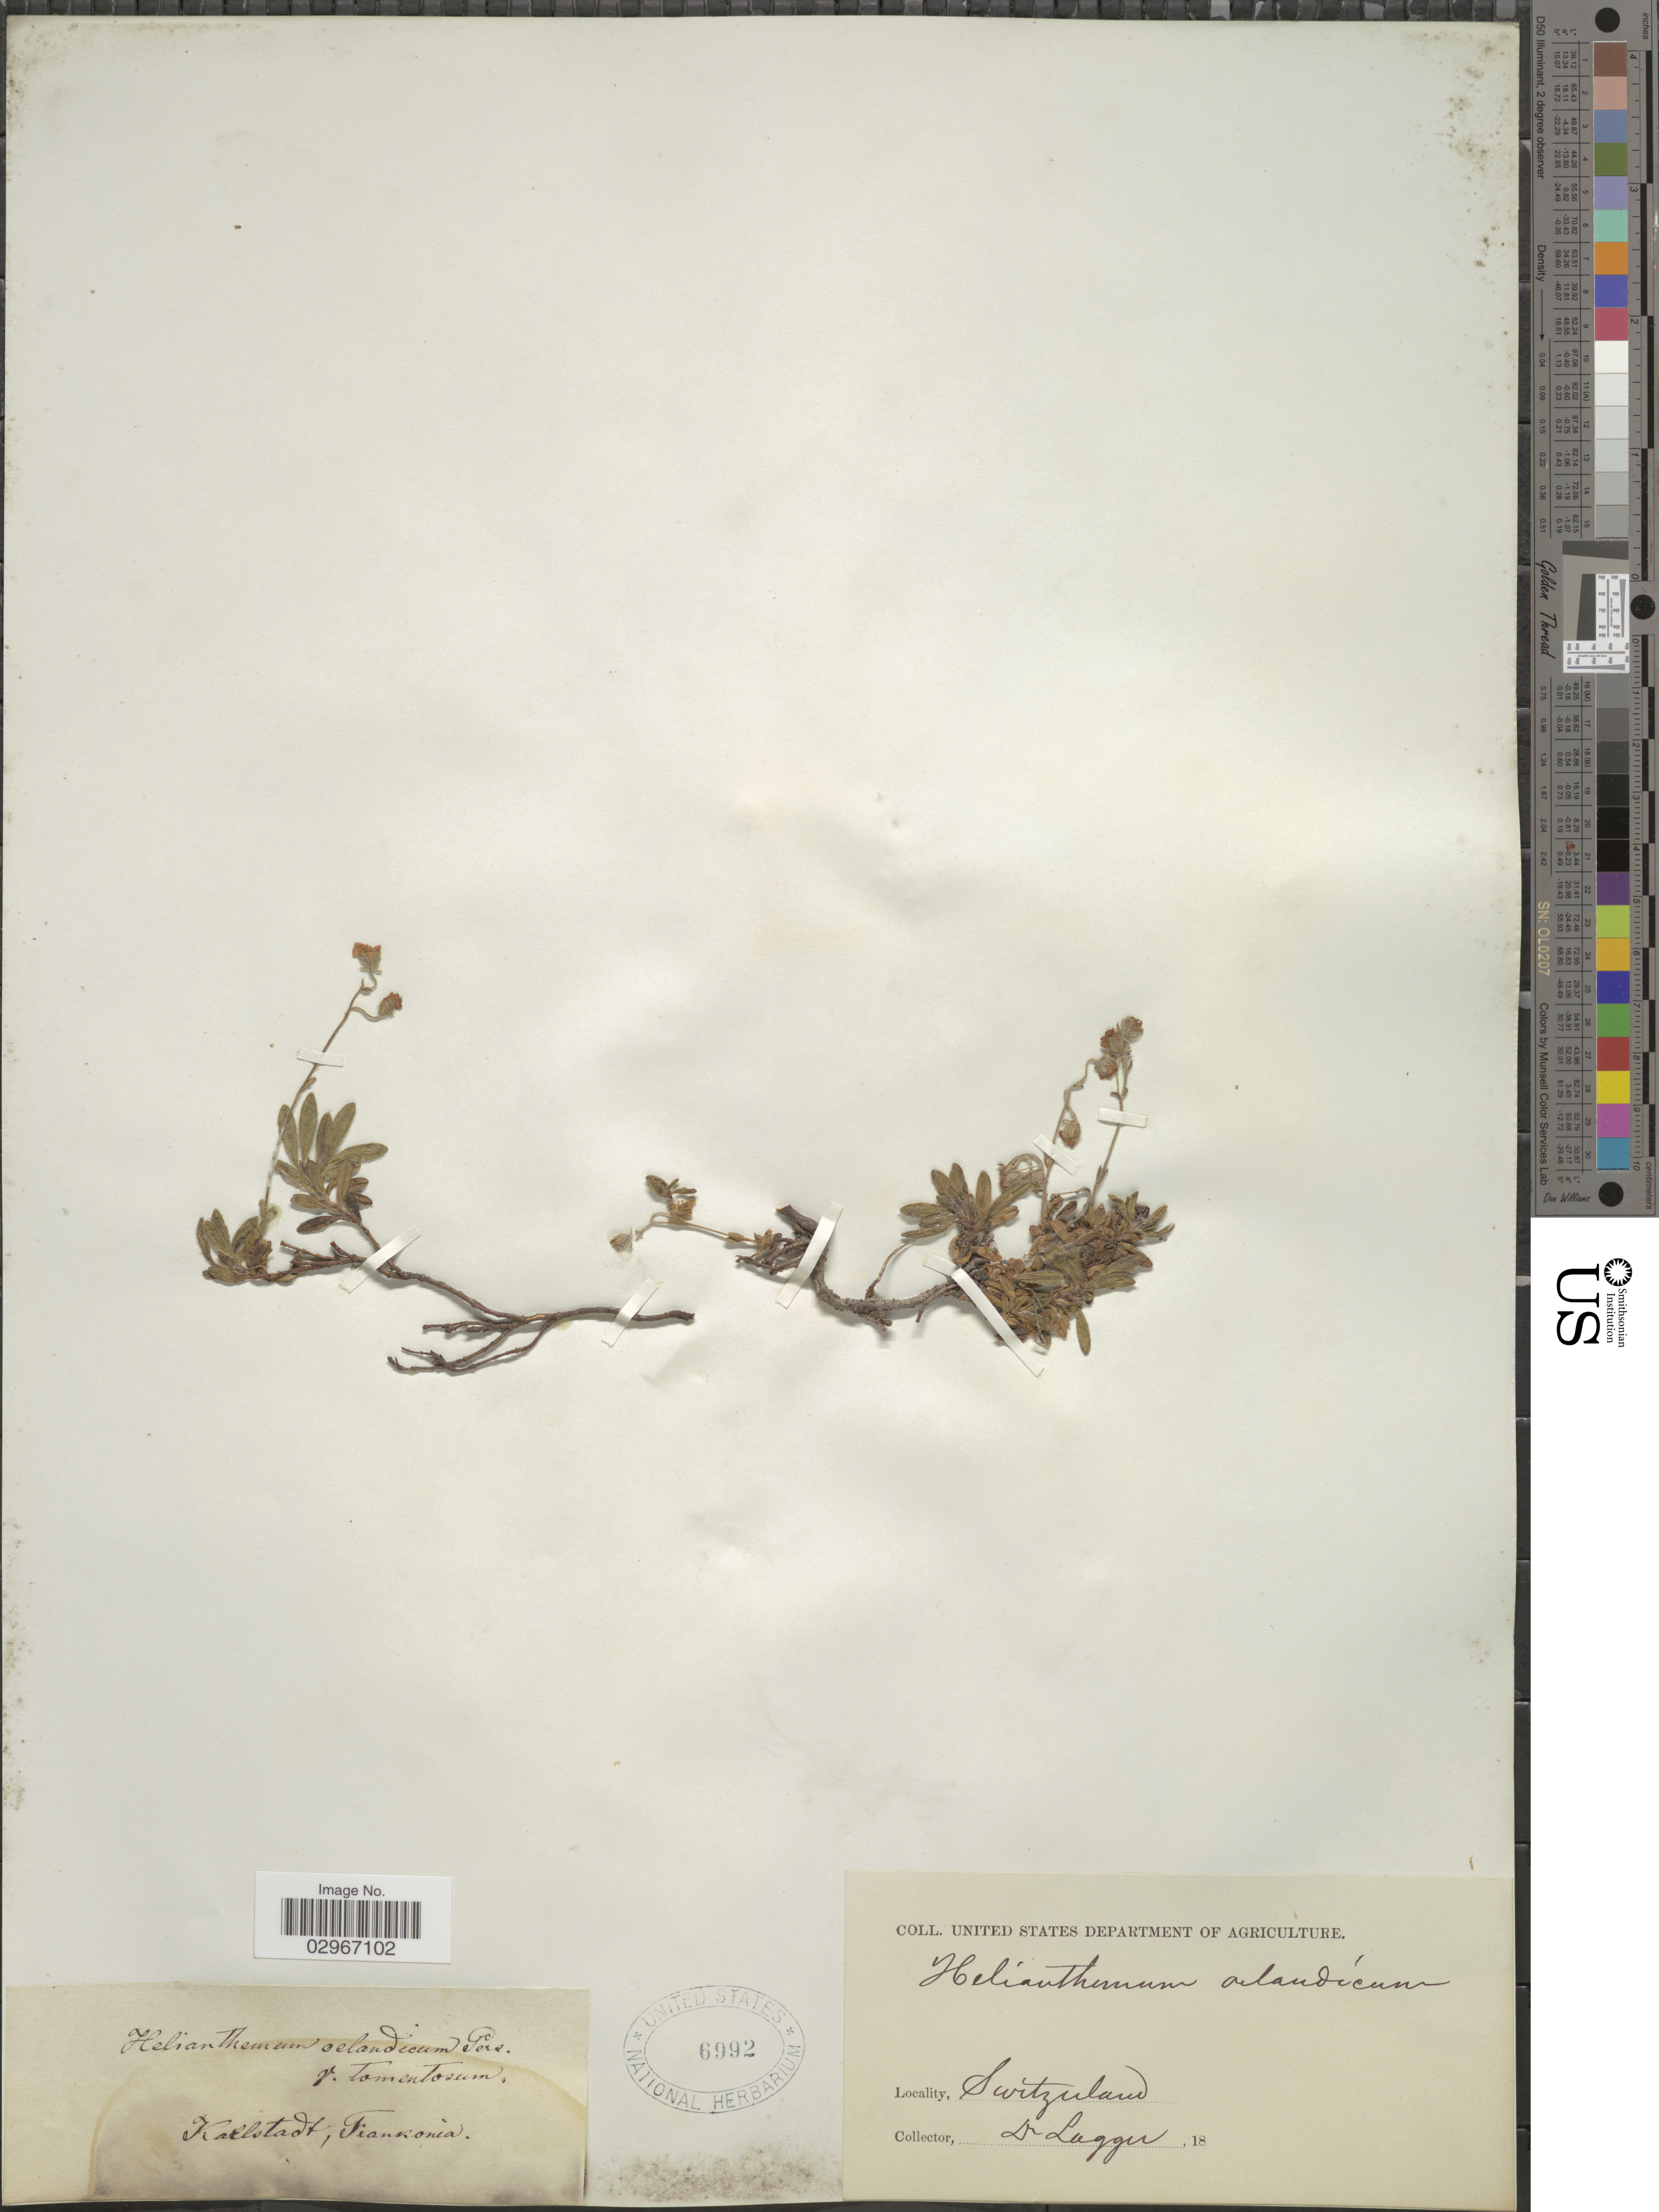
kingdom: Plantae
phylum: Tracheophyta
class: Magnoliopsida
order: Malvales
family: Cistaceae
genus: Helianthemum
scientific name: Helianthemum oelandicum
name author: (L.) DC.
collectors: F. J. Lagger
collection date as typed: Transcribed d/m/y: //18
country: Switzerland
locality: Kallstadt, Fianronia.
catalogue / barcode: US 6992